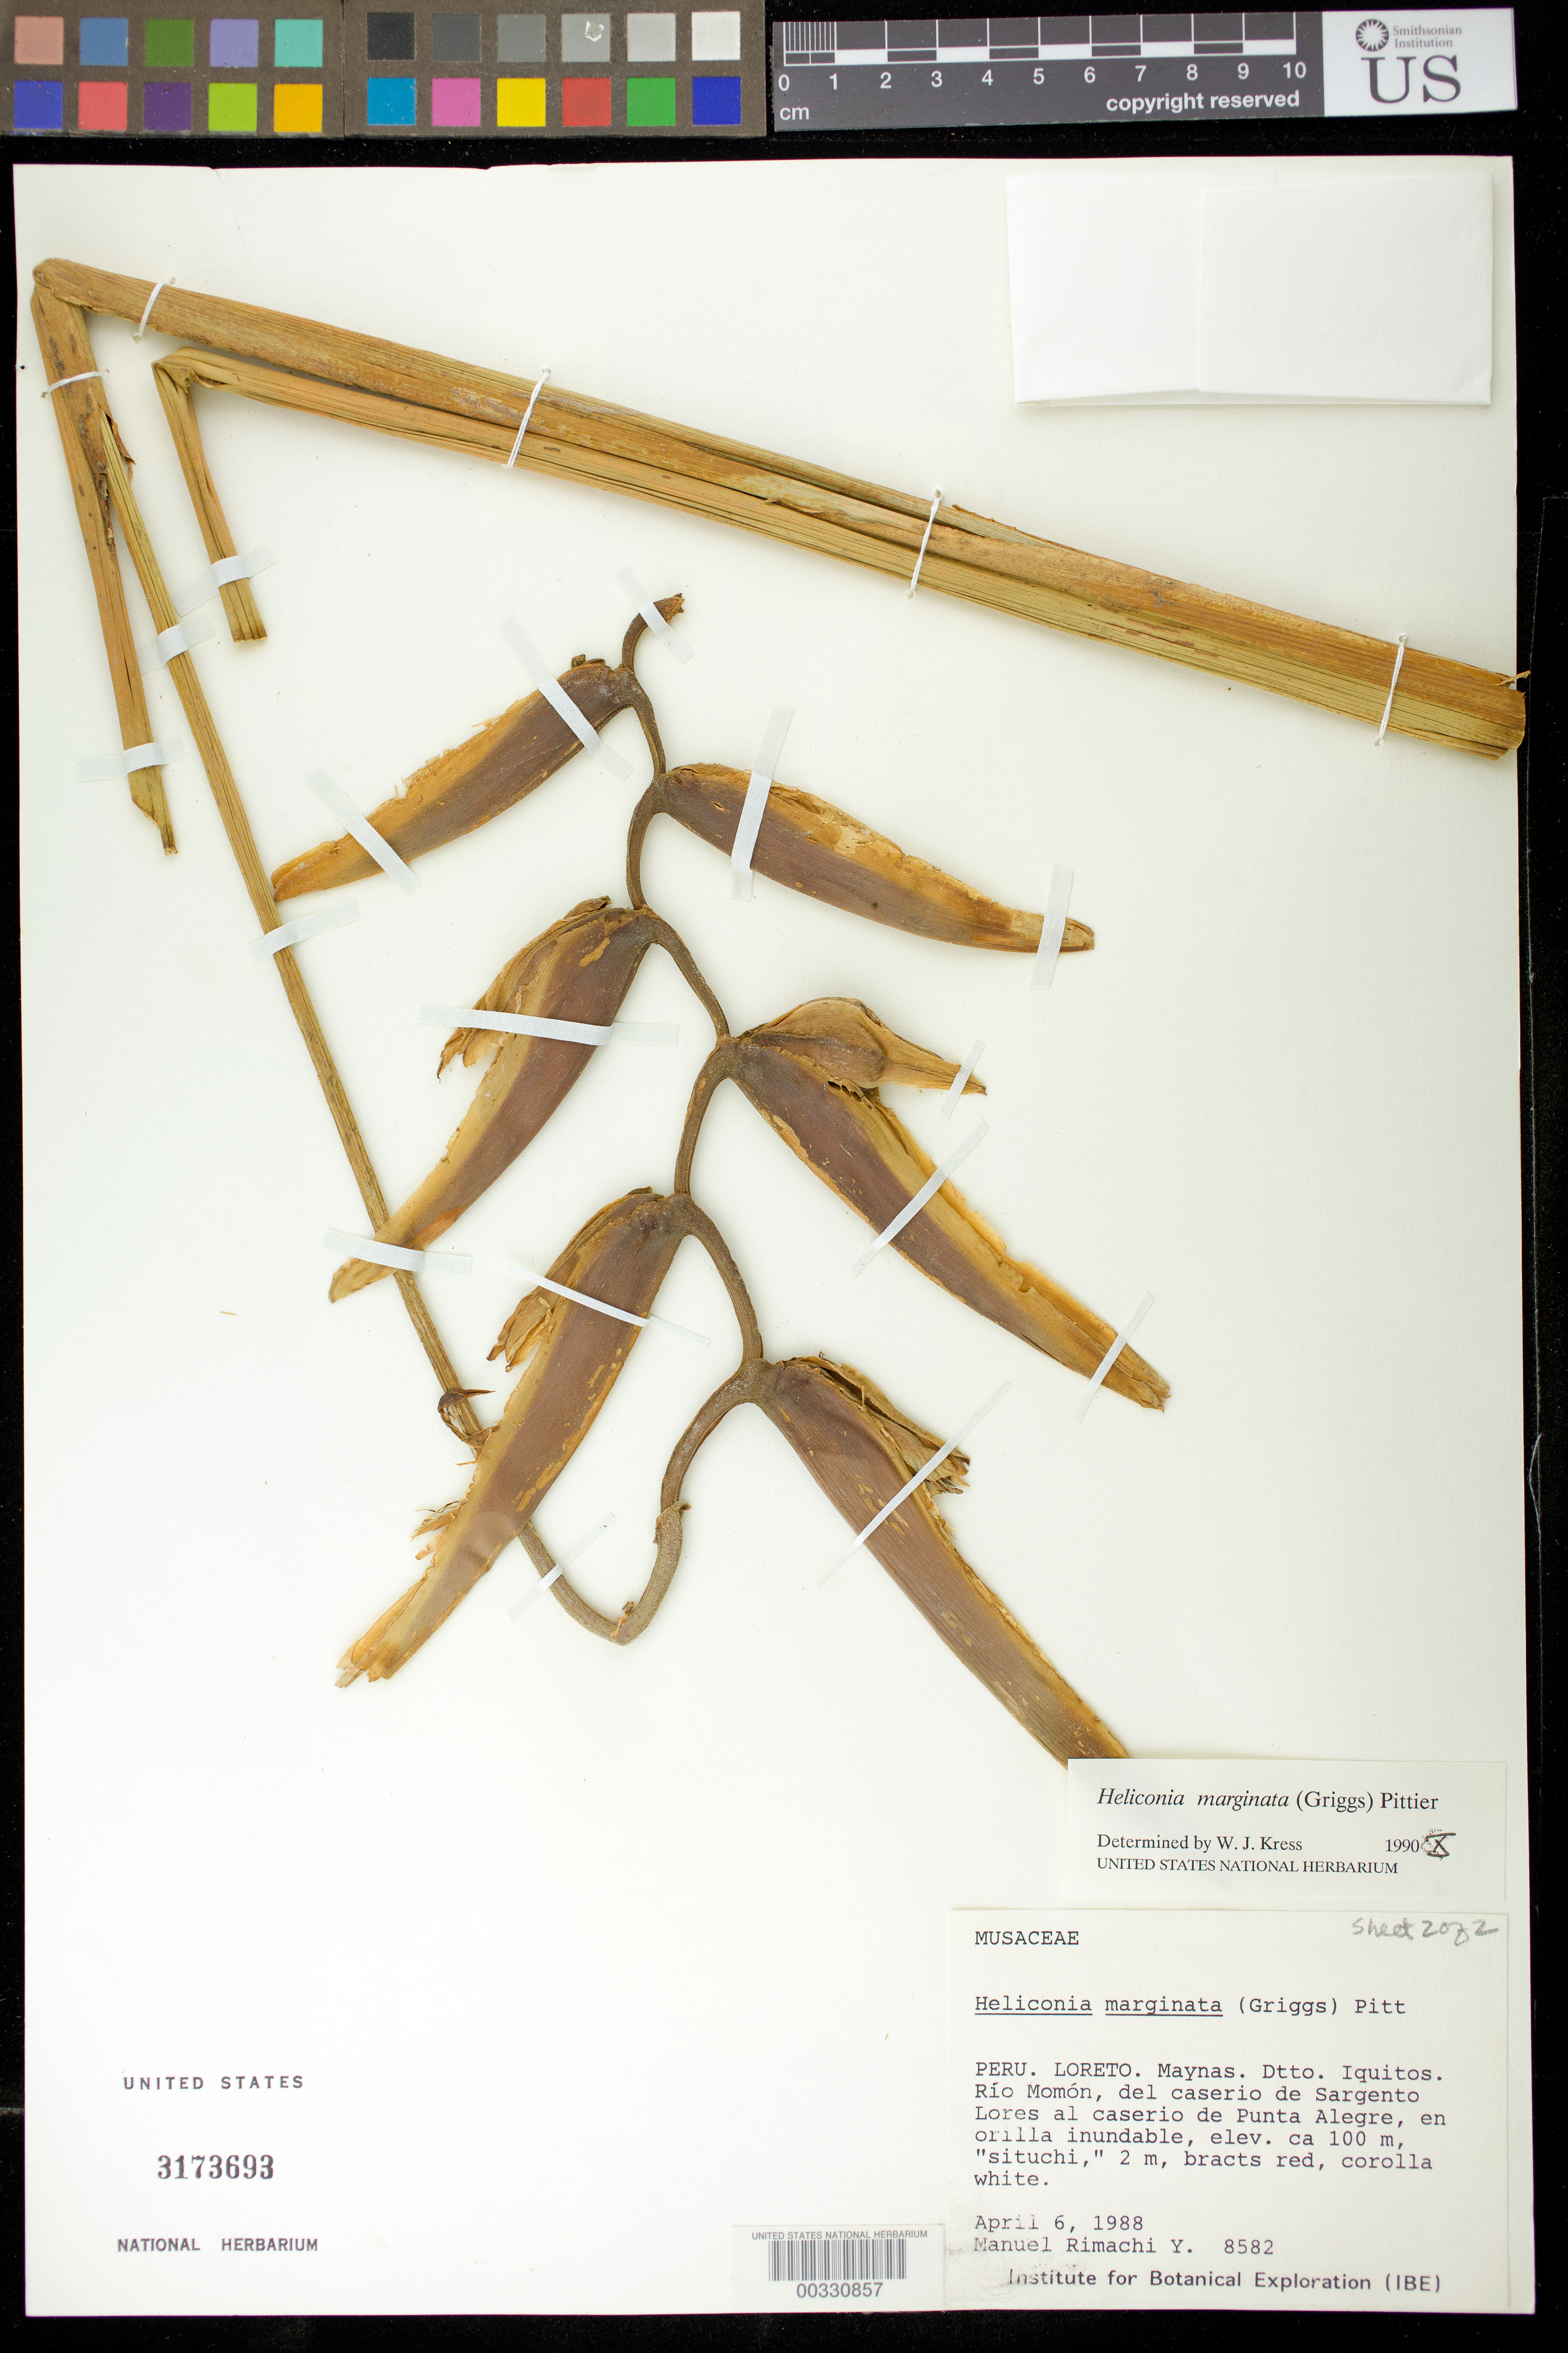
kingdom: Plantae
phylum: Tracheophyta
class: Liliopsida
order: Zingiberales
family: Heliconiaceae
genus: Heliconia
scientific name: Heliconia marginata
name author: (R.F. Griggs) Pittier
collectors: M. Rimachi Y.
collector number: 8582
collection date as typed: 06 Apr 1988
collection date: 1988-04-06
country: Peru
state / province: Loreto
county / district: Maynas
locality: Dtto iquitos, rio momon, del caserio de sargento lores al caserio de punta alegre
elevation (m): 100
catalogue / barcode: US 3173693